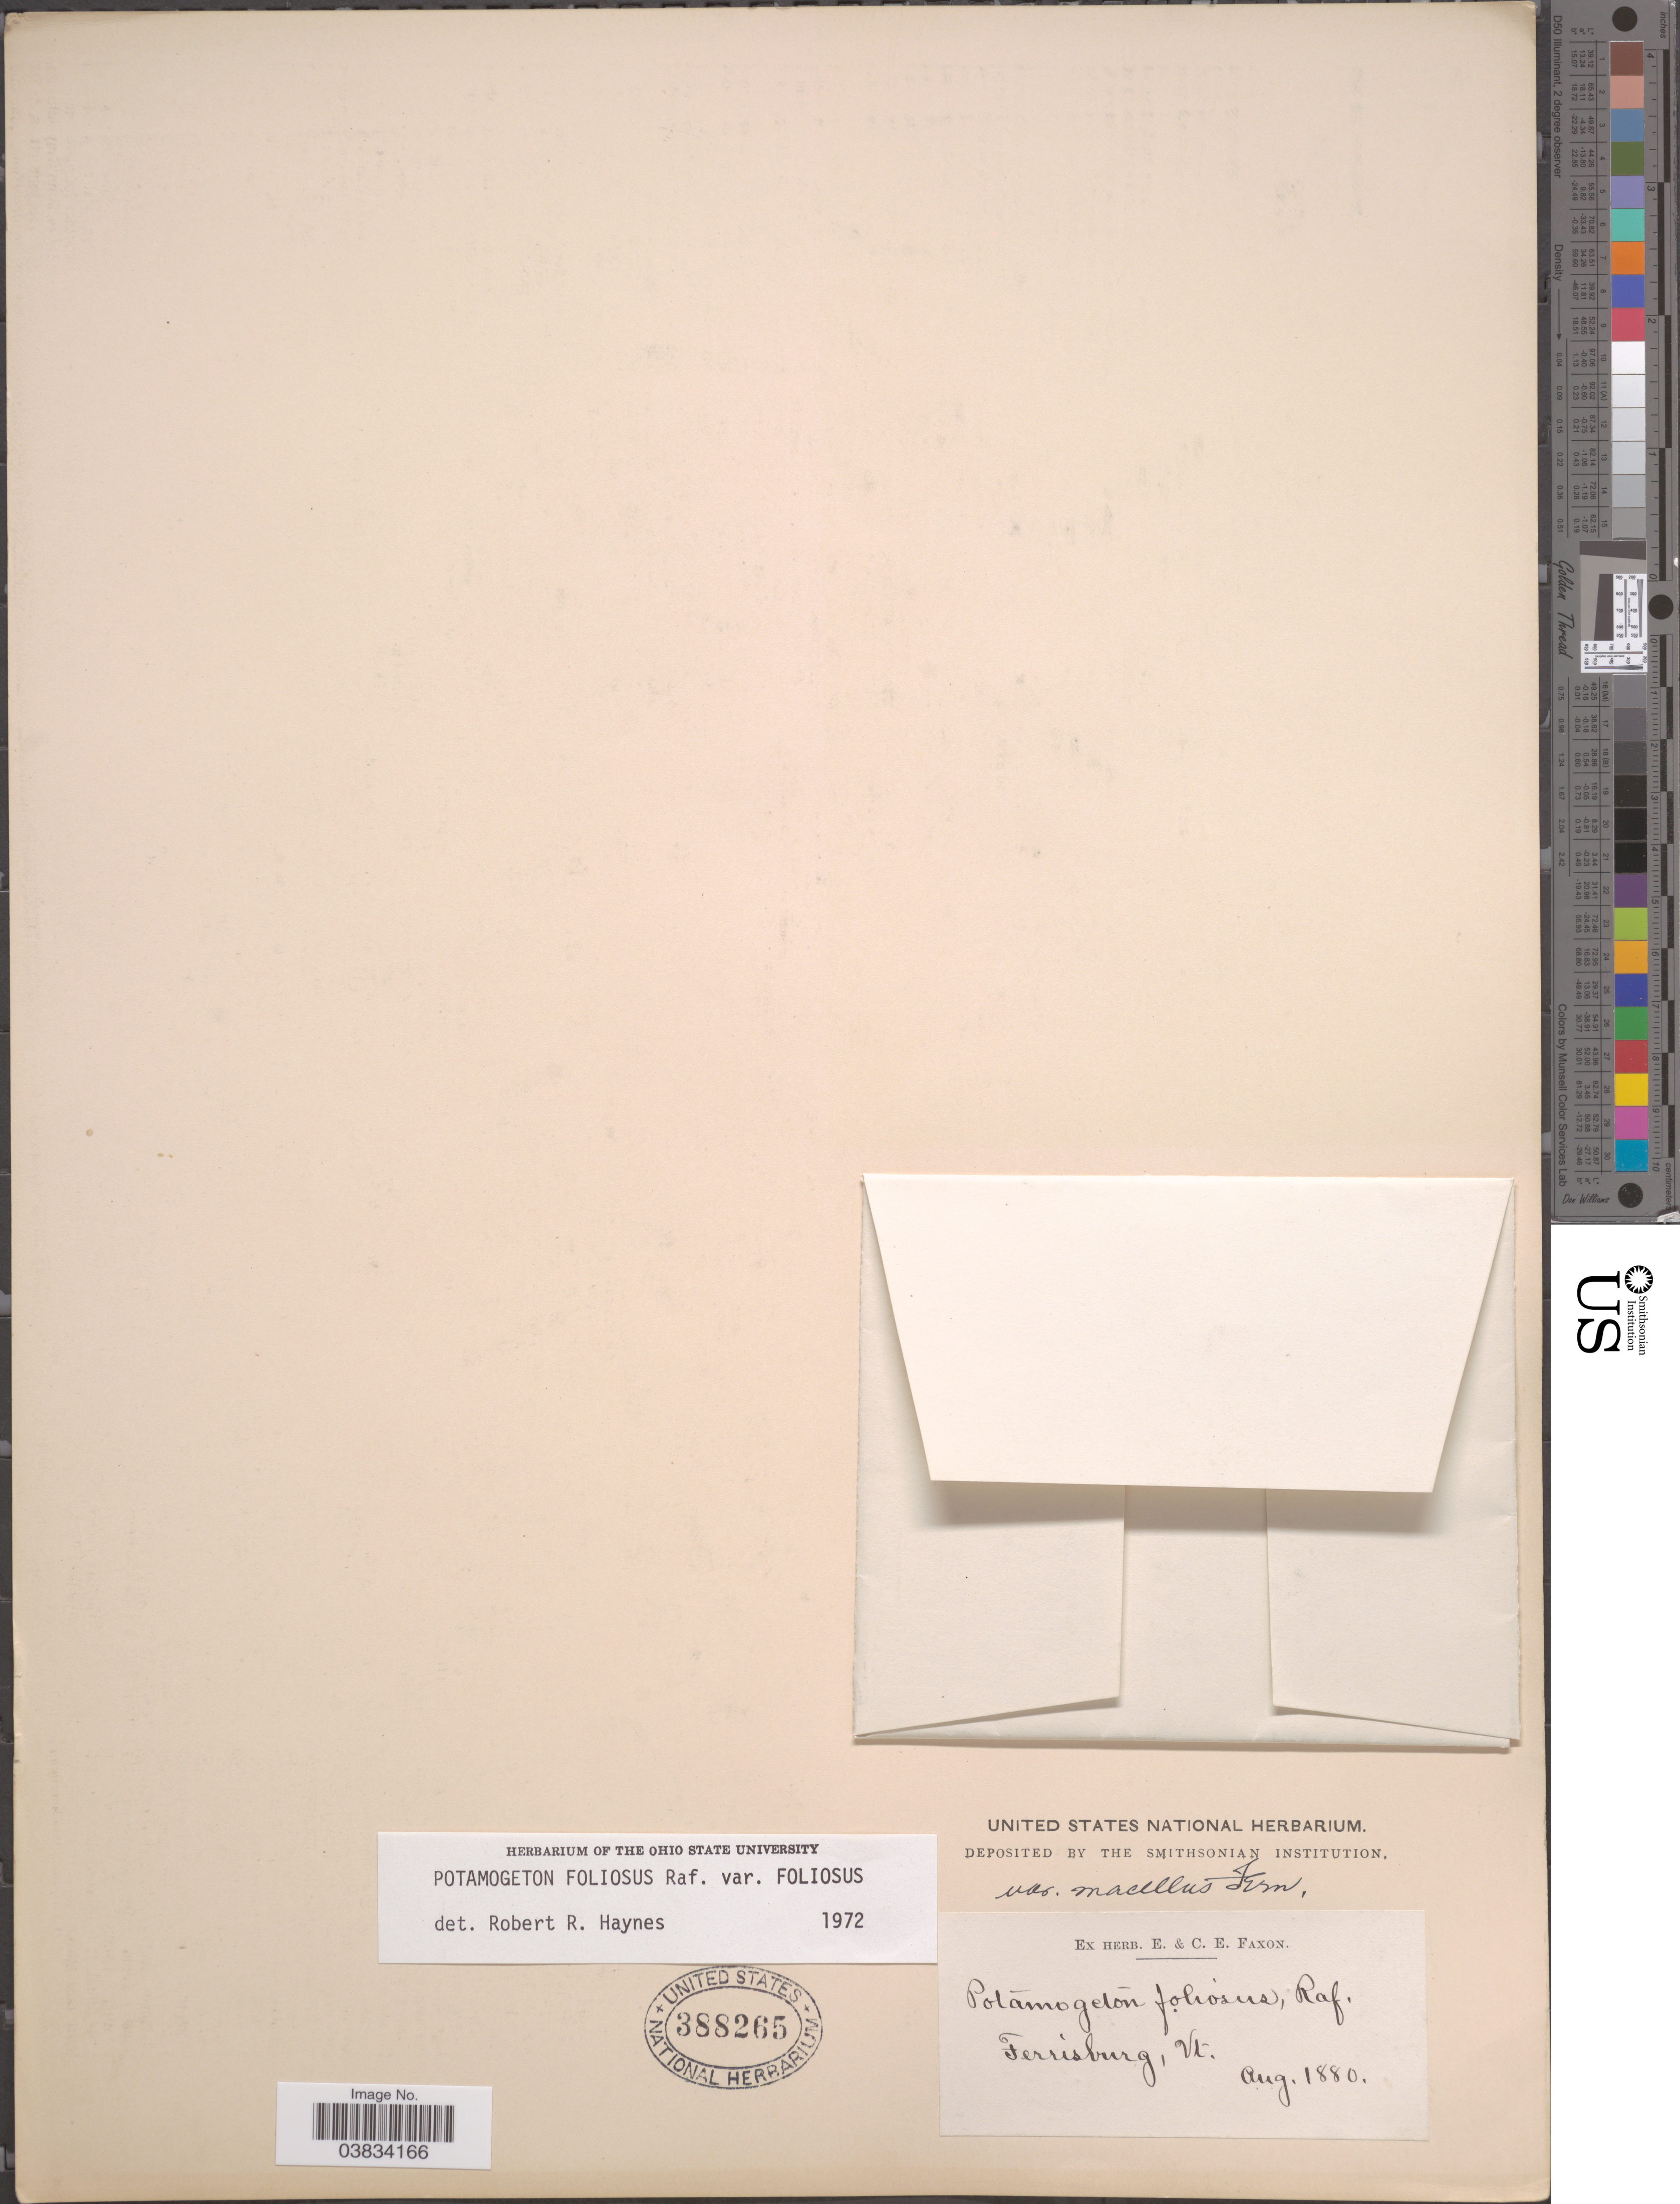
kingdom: Plantae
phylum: Tracheophyta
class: Liliopsida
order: Alismatales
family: Potamogetonaceae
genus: Potamogeton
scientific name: Potamogeton foliosus var. foliosus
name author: Raf.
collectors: ex herb. E. & C.E. Faxon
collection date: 1880-08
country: United States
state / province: Vermont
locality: Ferrisburg.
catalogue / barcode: US 388265